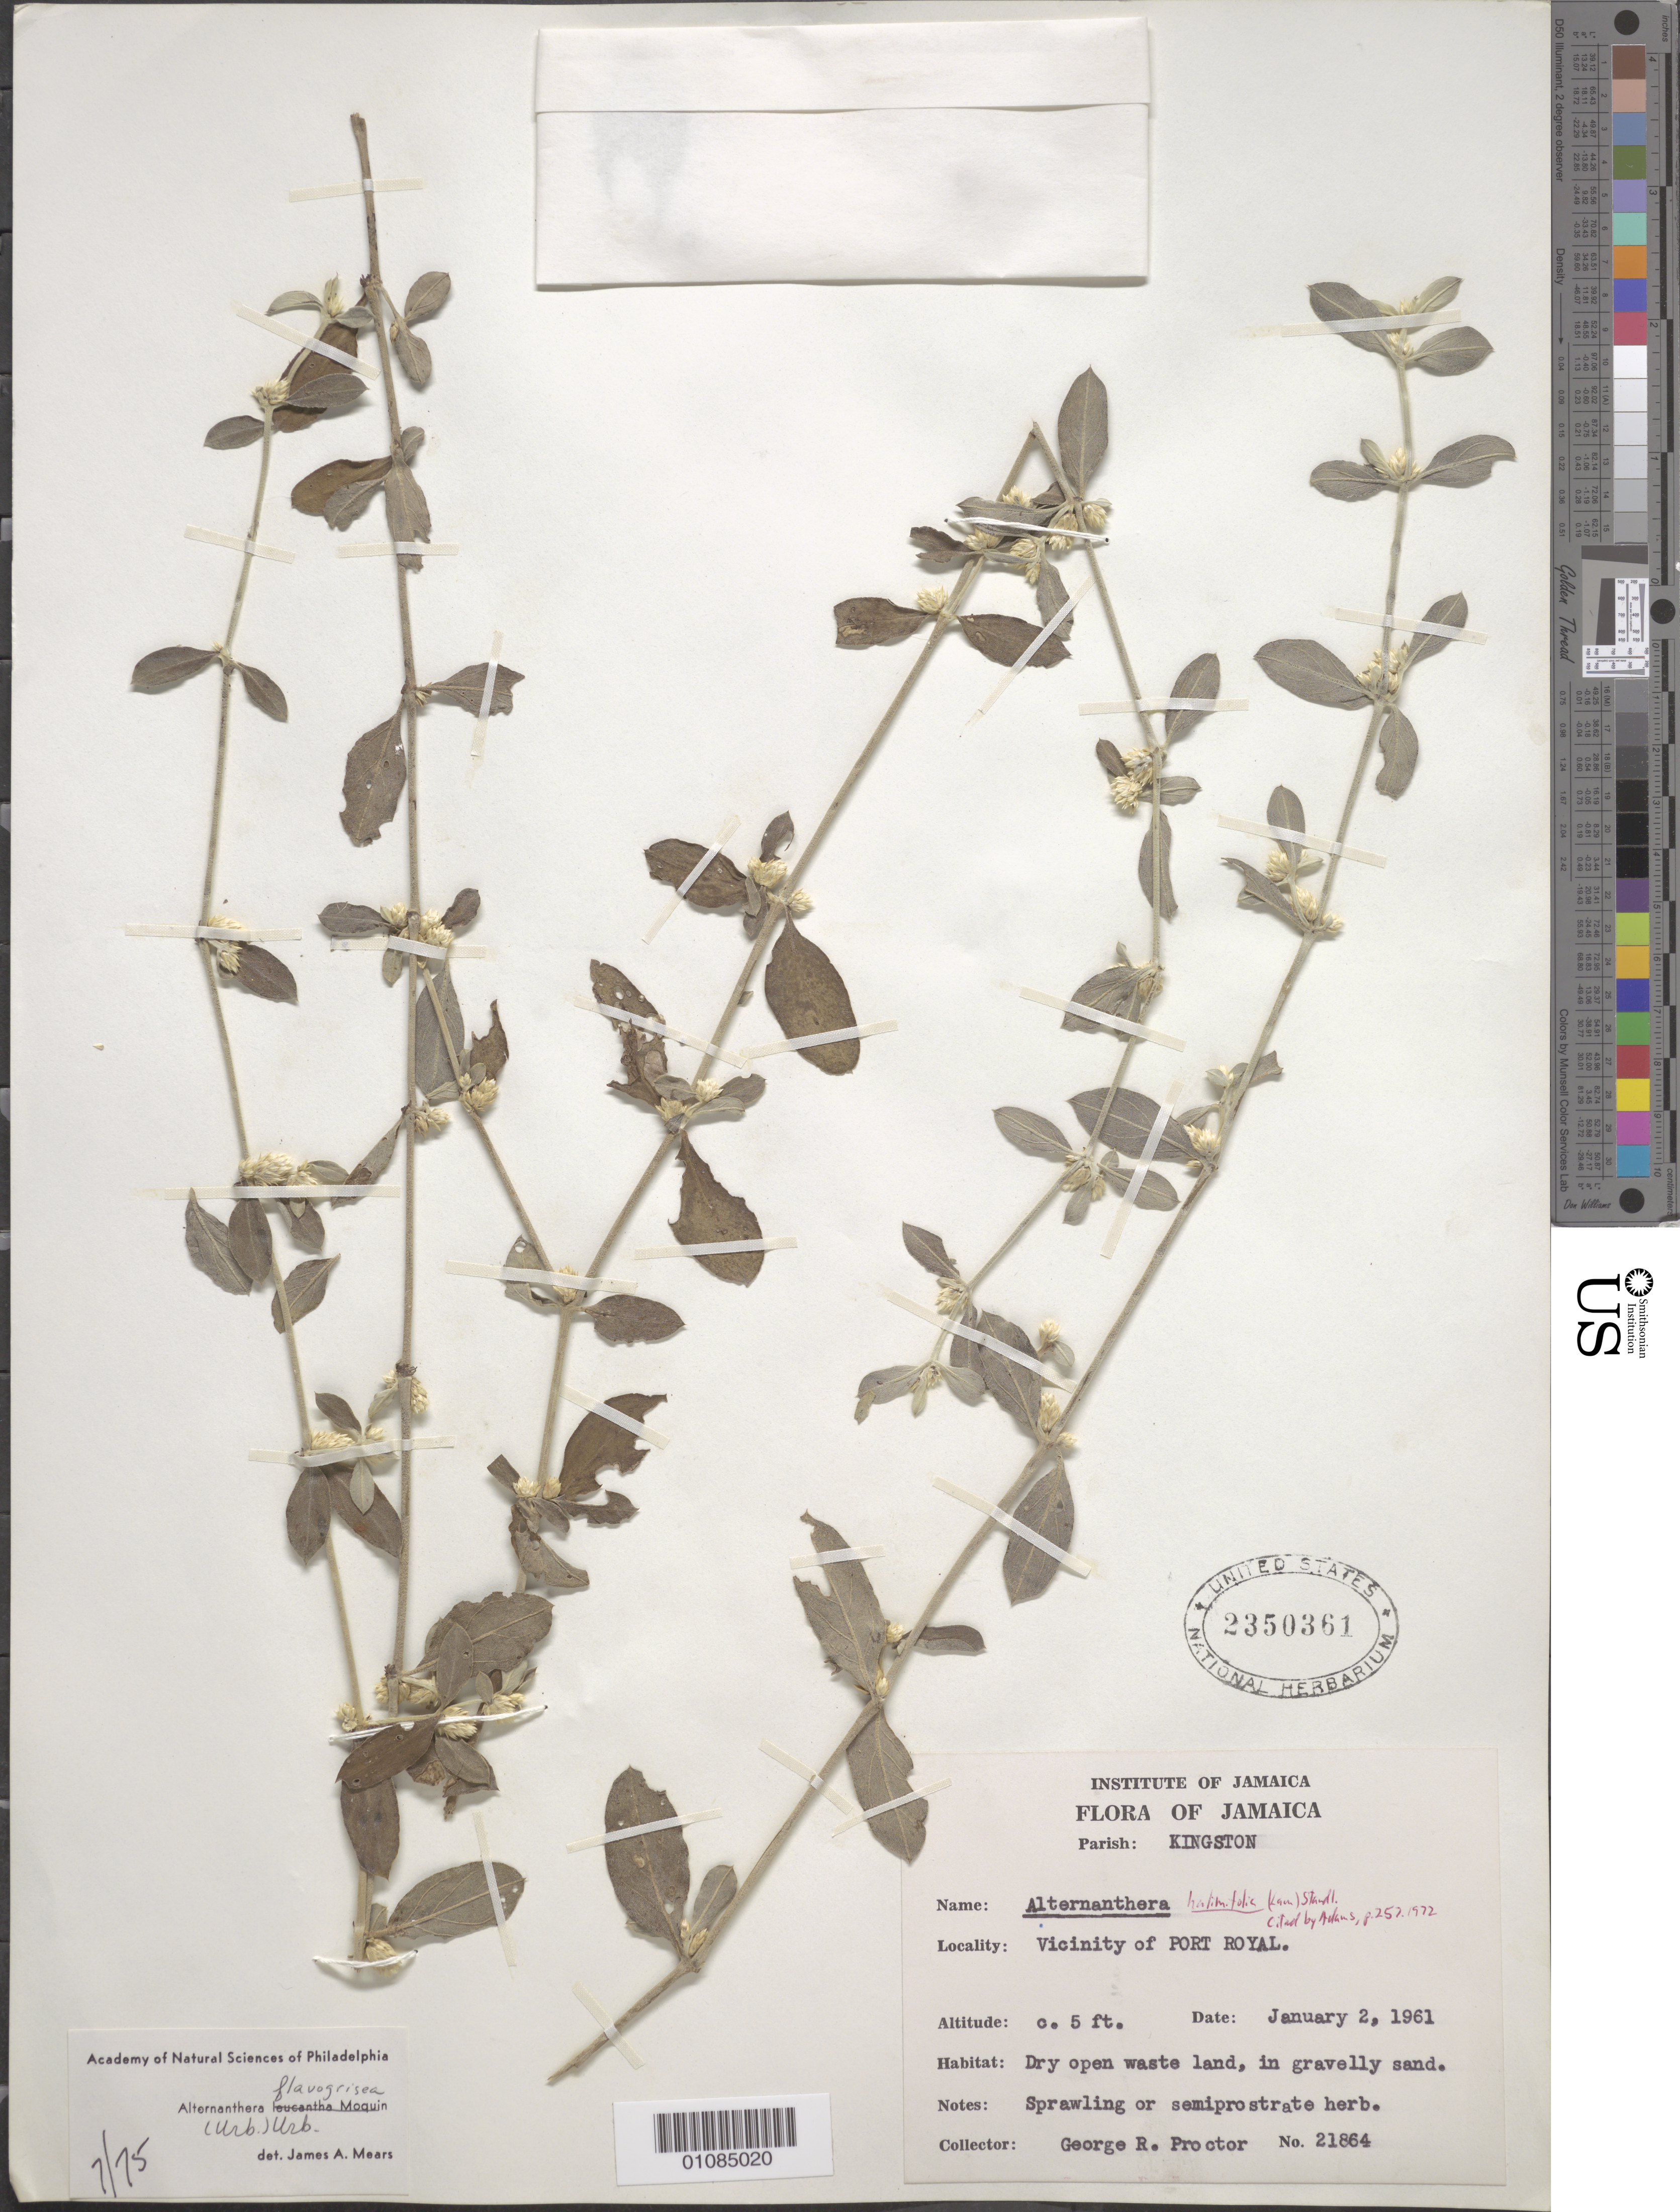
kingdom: Plantae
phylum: Tracheophyta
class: Magnoliopsida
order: Caryophyllales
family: Amaranthaceae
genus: Alternanthera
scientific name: Alternanthera flavogrisea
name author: Urb.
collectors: G. R. Proctor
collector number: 21864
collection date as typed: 02 Jan 1961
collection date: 1961-01-02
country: Jamaica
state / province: Kingston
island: Jamaica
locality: Vicinity of Port Roayal.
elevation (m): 2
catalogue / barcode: US 2350361